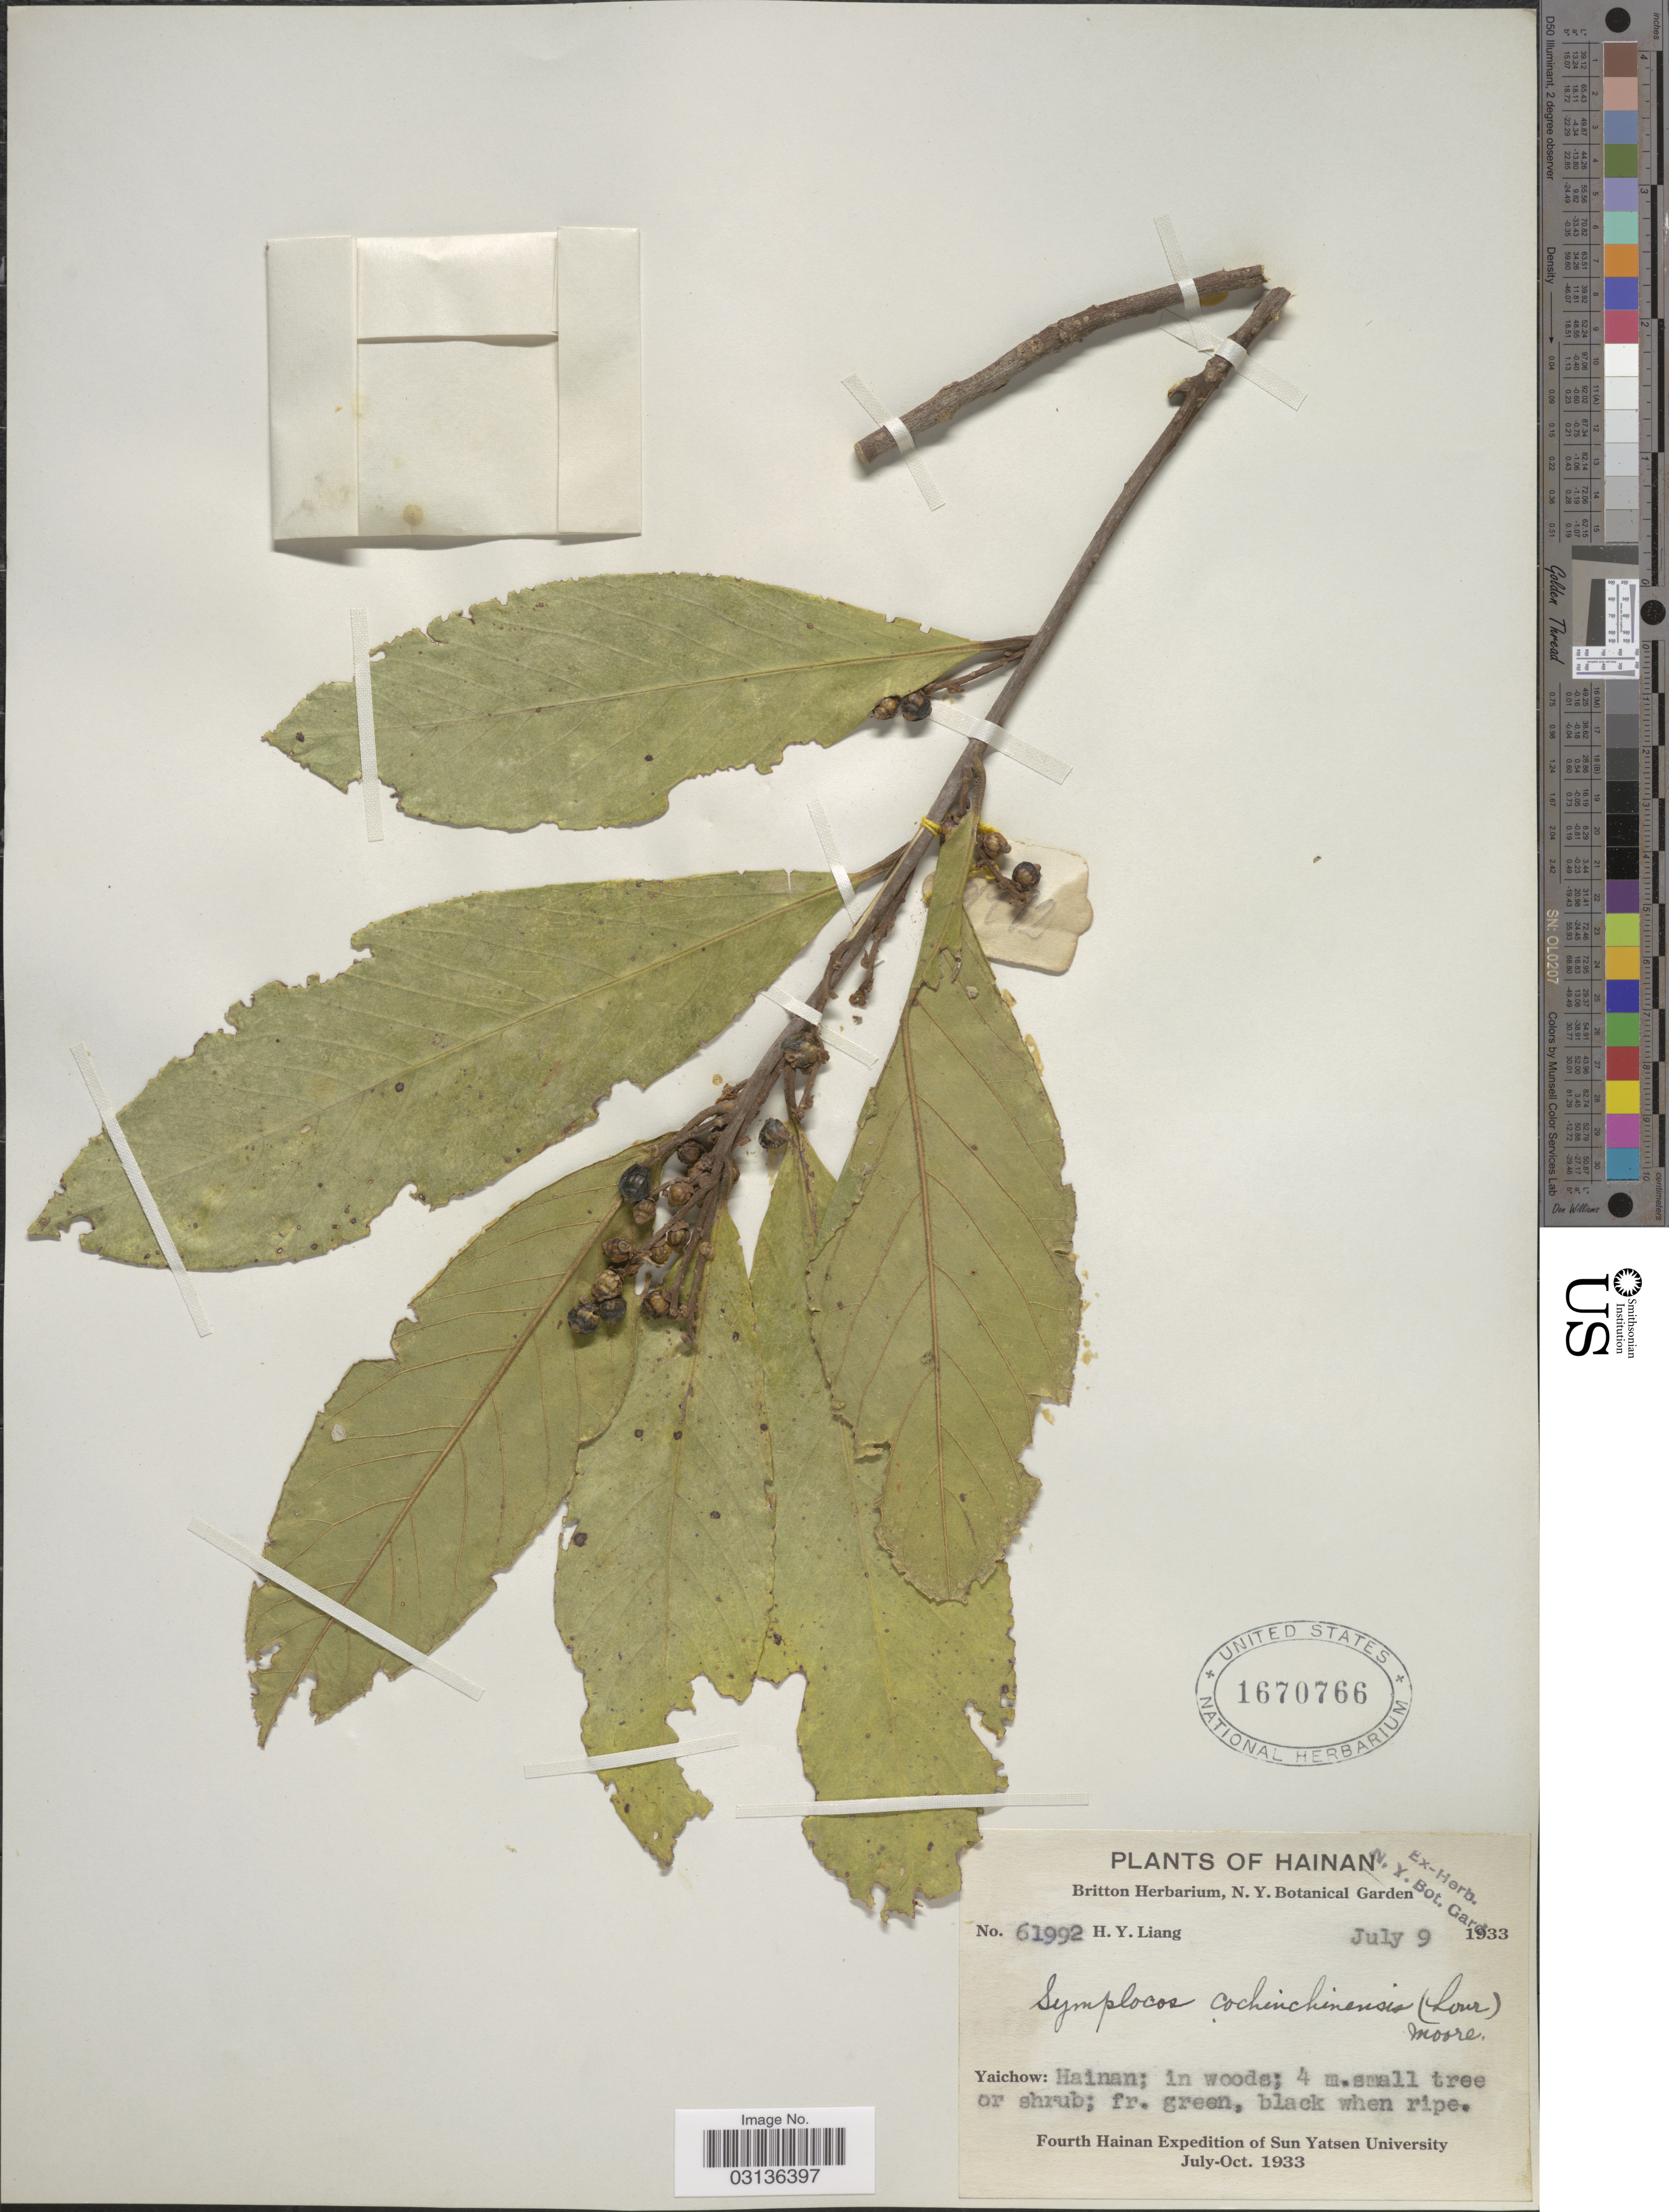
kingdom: Plantae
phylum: Tracheophyta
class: Magnoliopsida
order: Ericales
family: Symplocaceae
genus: Symplocos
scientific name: Symplocos cochinchinensis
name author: (Lour.) S. Moore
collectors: H. Y. Liang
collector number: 61992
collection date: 1933-07-09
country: China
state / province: Hainan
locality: Yaichow.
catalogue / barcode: US 1670766